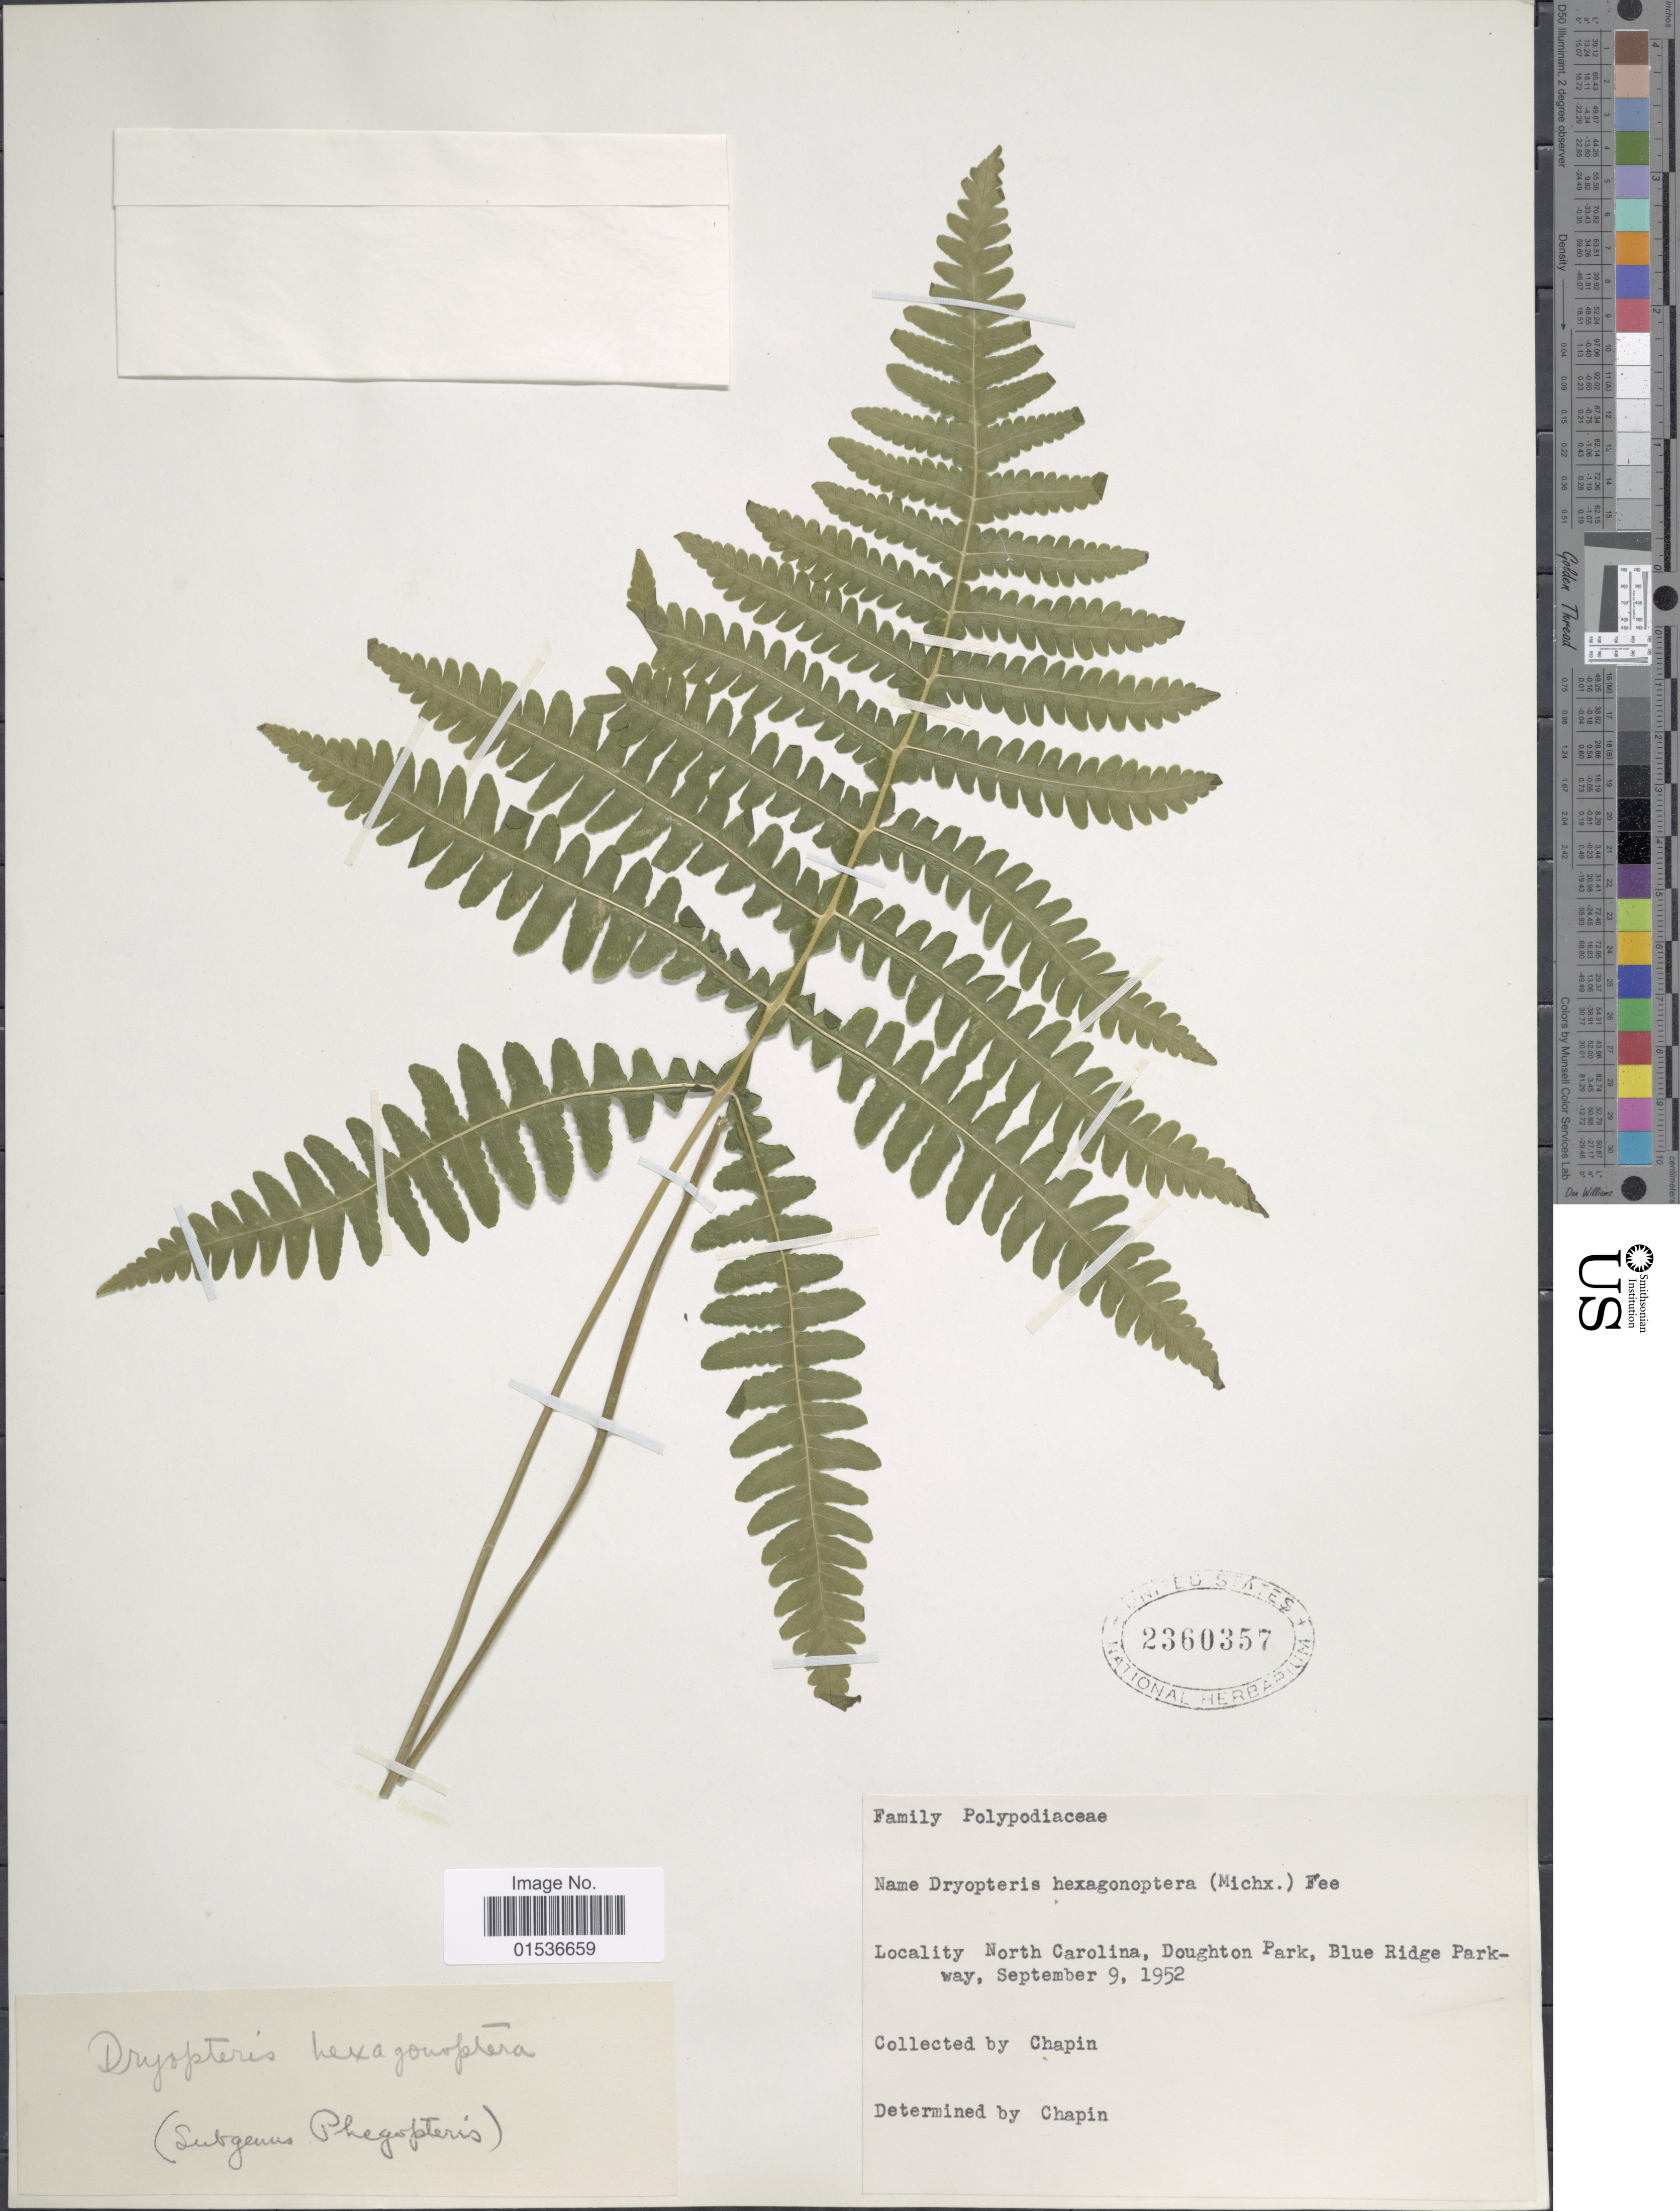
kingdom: Plantae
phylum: Tracheophyta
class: Polypodiopsida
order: Polypodiales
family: Thelypteridaceae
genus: Phegopteris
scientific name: Phegopteris hexagonoptera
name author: (Michx.) Fée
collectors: -. Chapin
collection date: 1952-09-09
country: United States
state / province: North Carolina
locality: North Carolina, Doughton Park, Blue Ridge Parkway.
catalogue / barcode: US 2360357